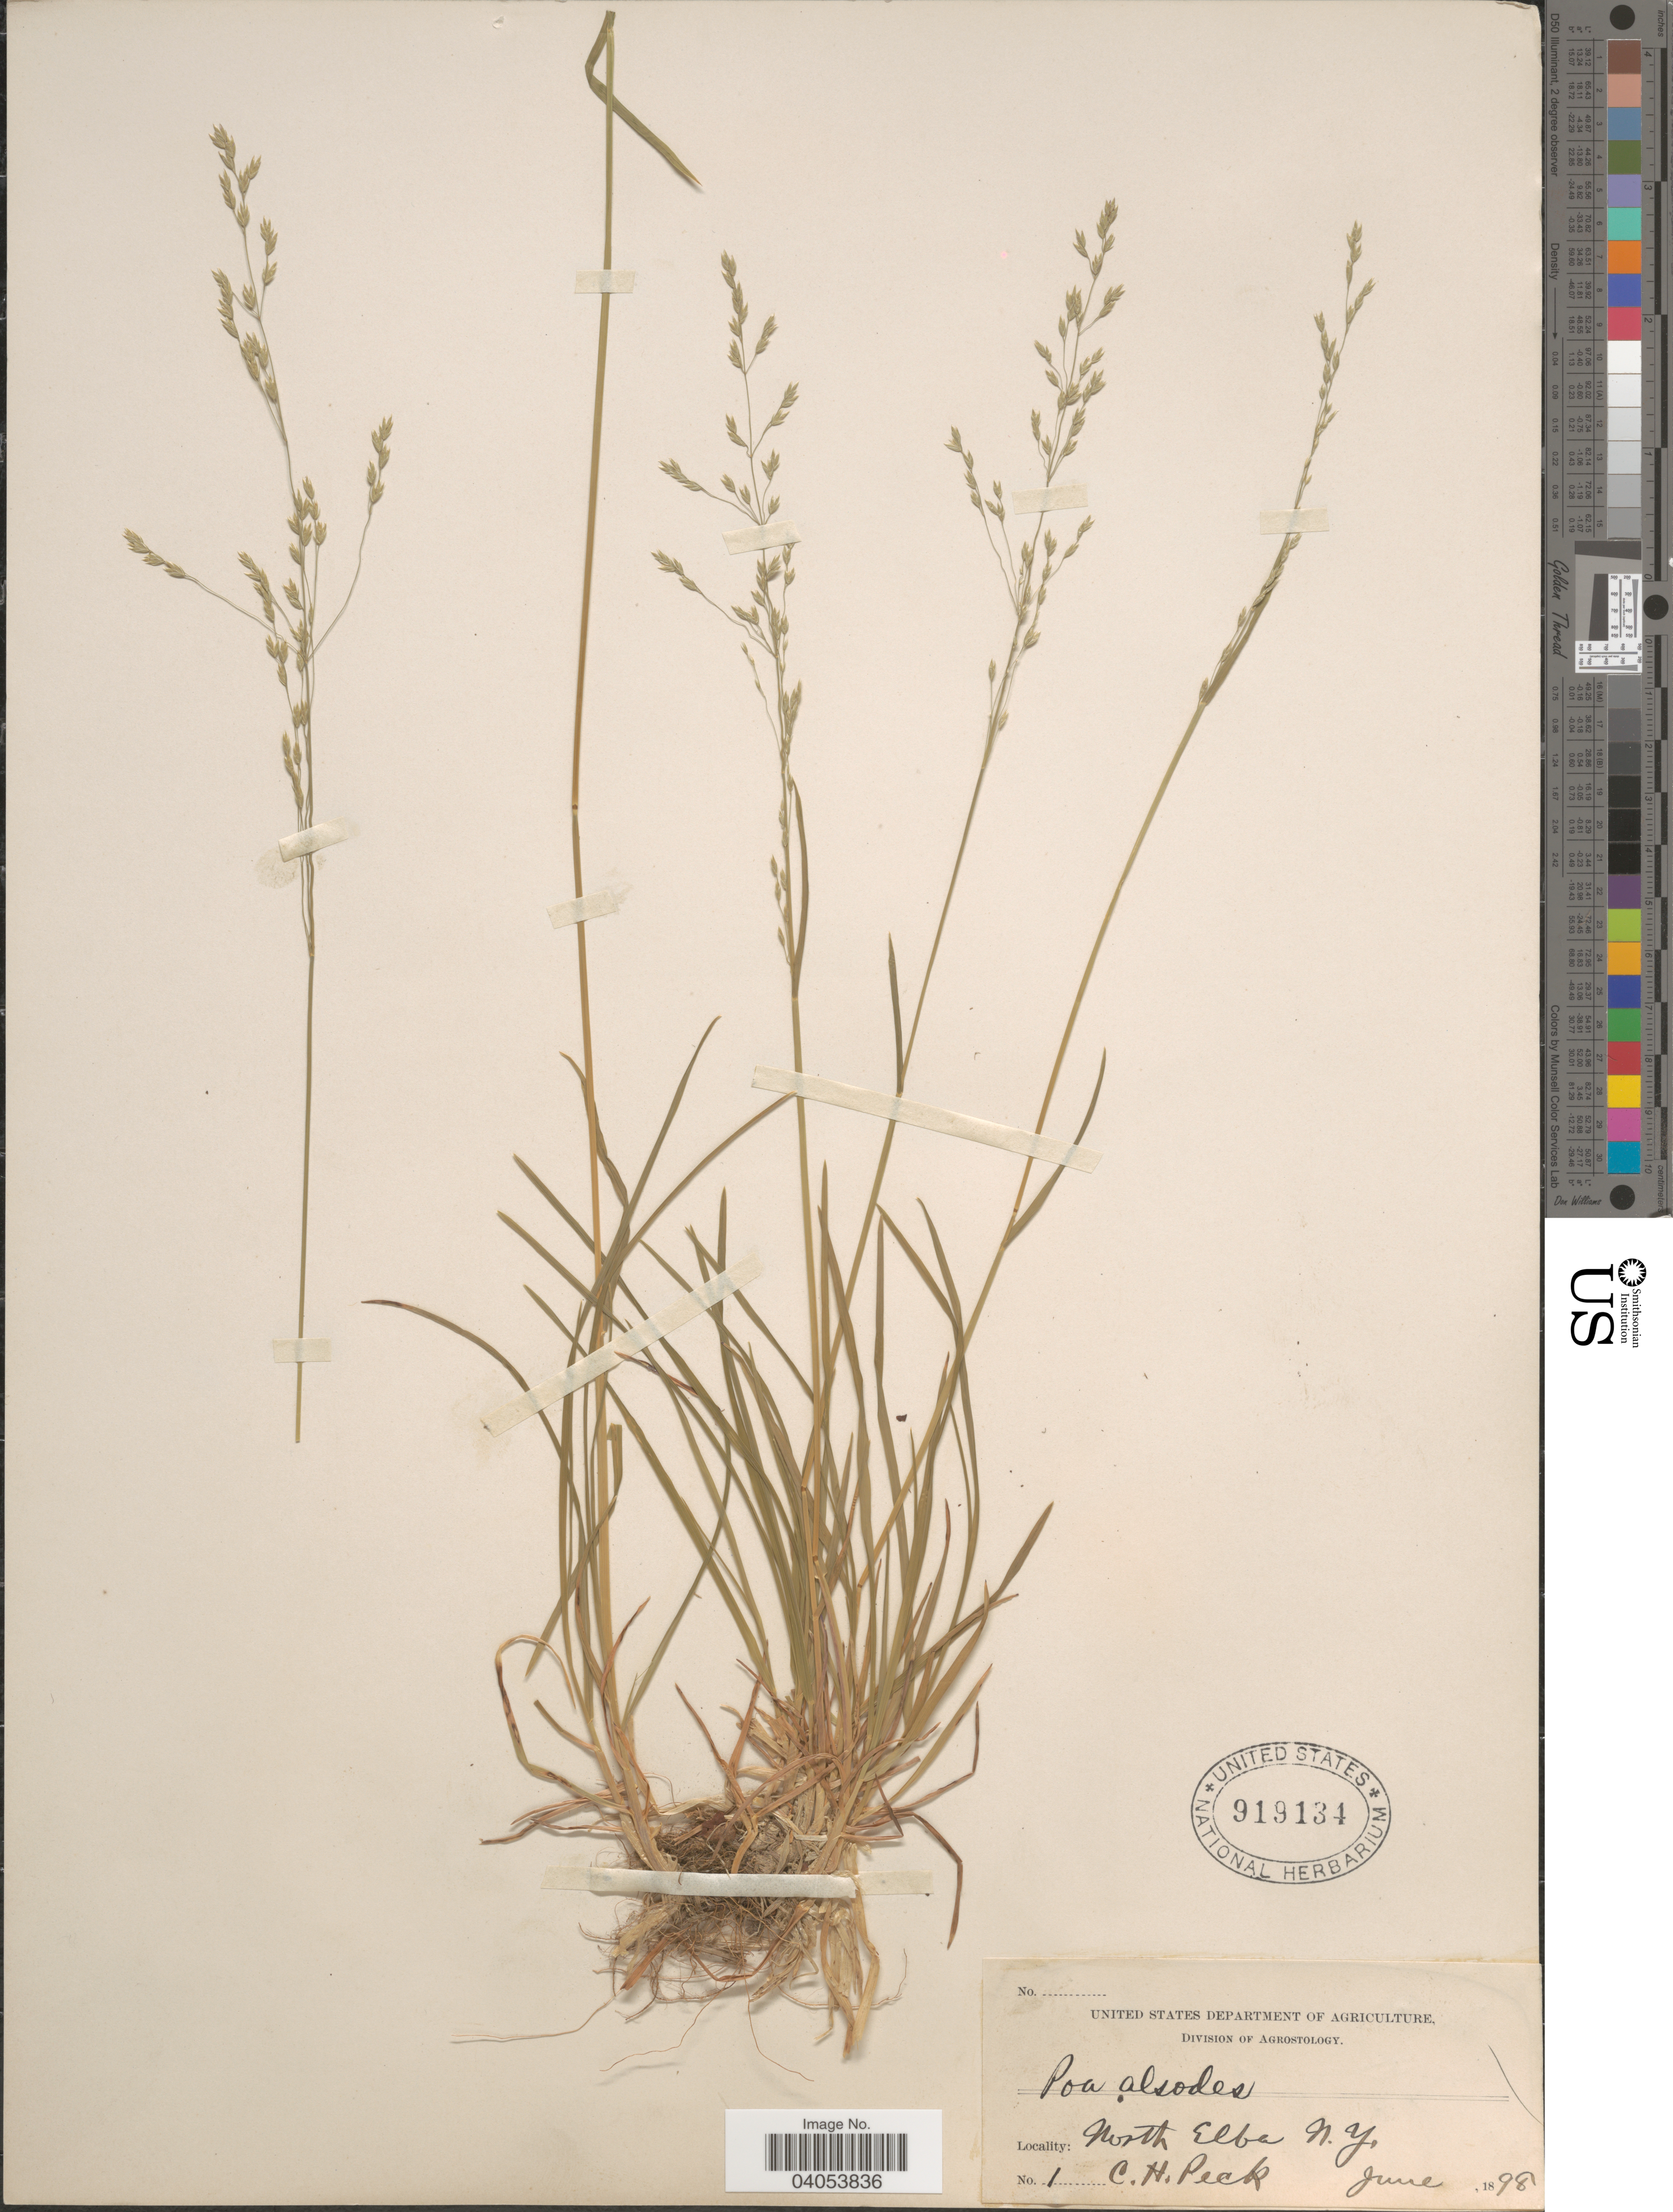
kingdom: Plantae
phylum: Tracheophyta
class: Liliopsida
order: Poales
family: Poaceae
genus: Poa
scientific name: Poa alsodes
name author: A. Gray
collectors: C. H. Peck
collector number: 1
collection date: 1898-06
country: United States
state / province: New York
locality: North Elba.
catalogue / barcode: US 919134